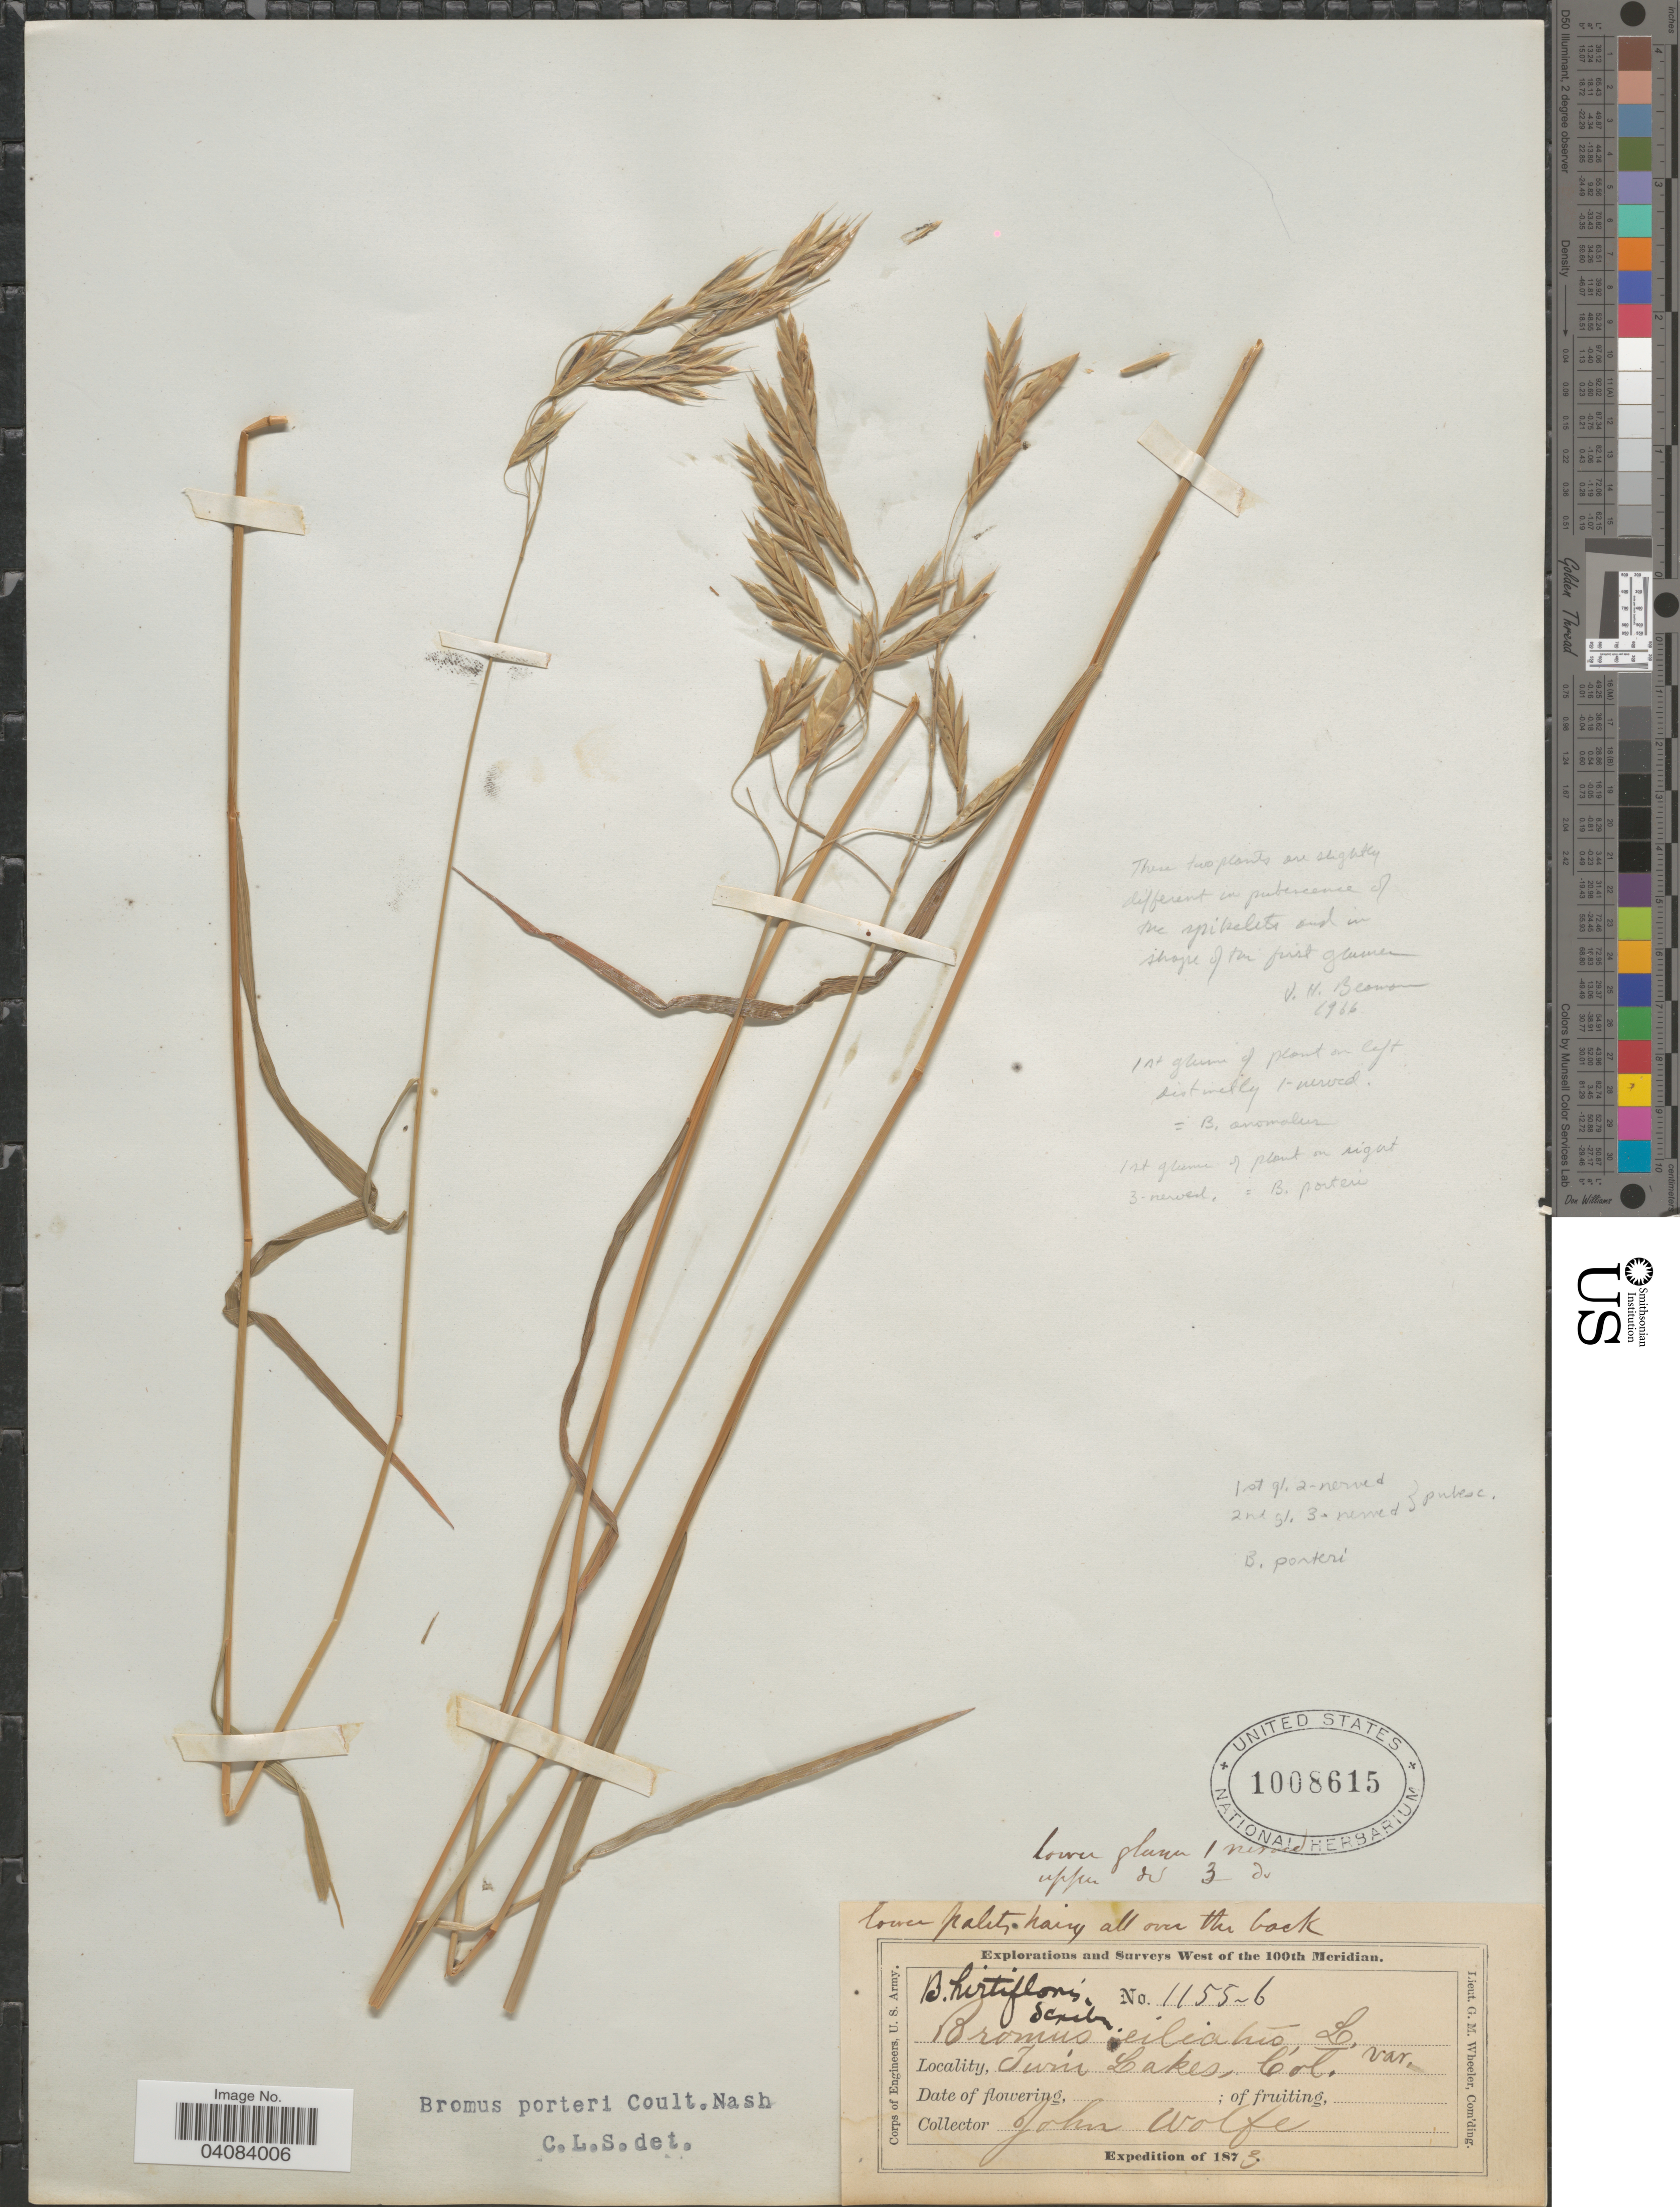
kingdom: Plantae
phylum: Tracheophyta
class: Liliopsida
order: Poales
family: Poaceae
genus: Bromus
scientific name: Bromus porteri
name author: (J.M. Coult.) Nash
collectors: J. Wolfe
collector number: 1155-6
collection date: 1873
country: United States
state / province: Colorado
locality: Explorations and Surveys West of the 100th Meridian. Twin Lakes. Expedition of 1873.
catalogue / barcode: US 1008615